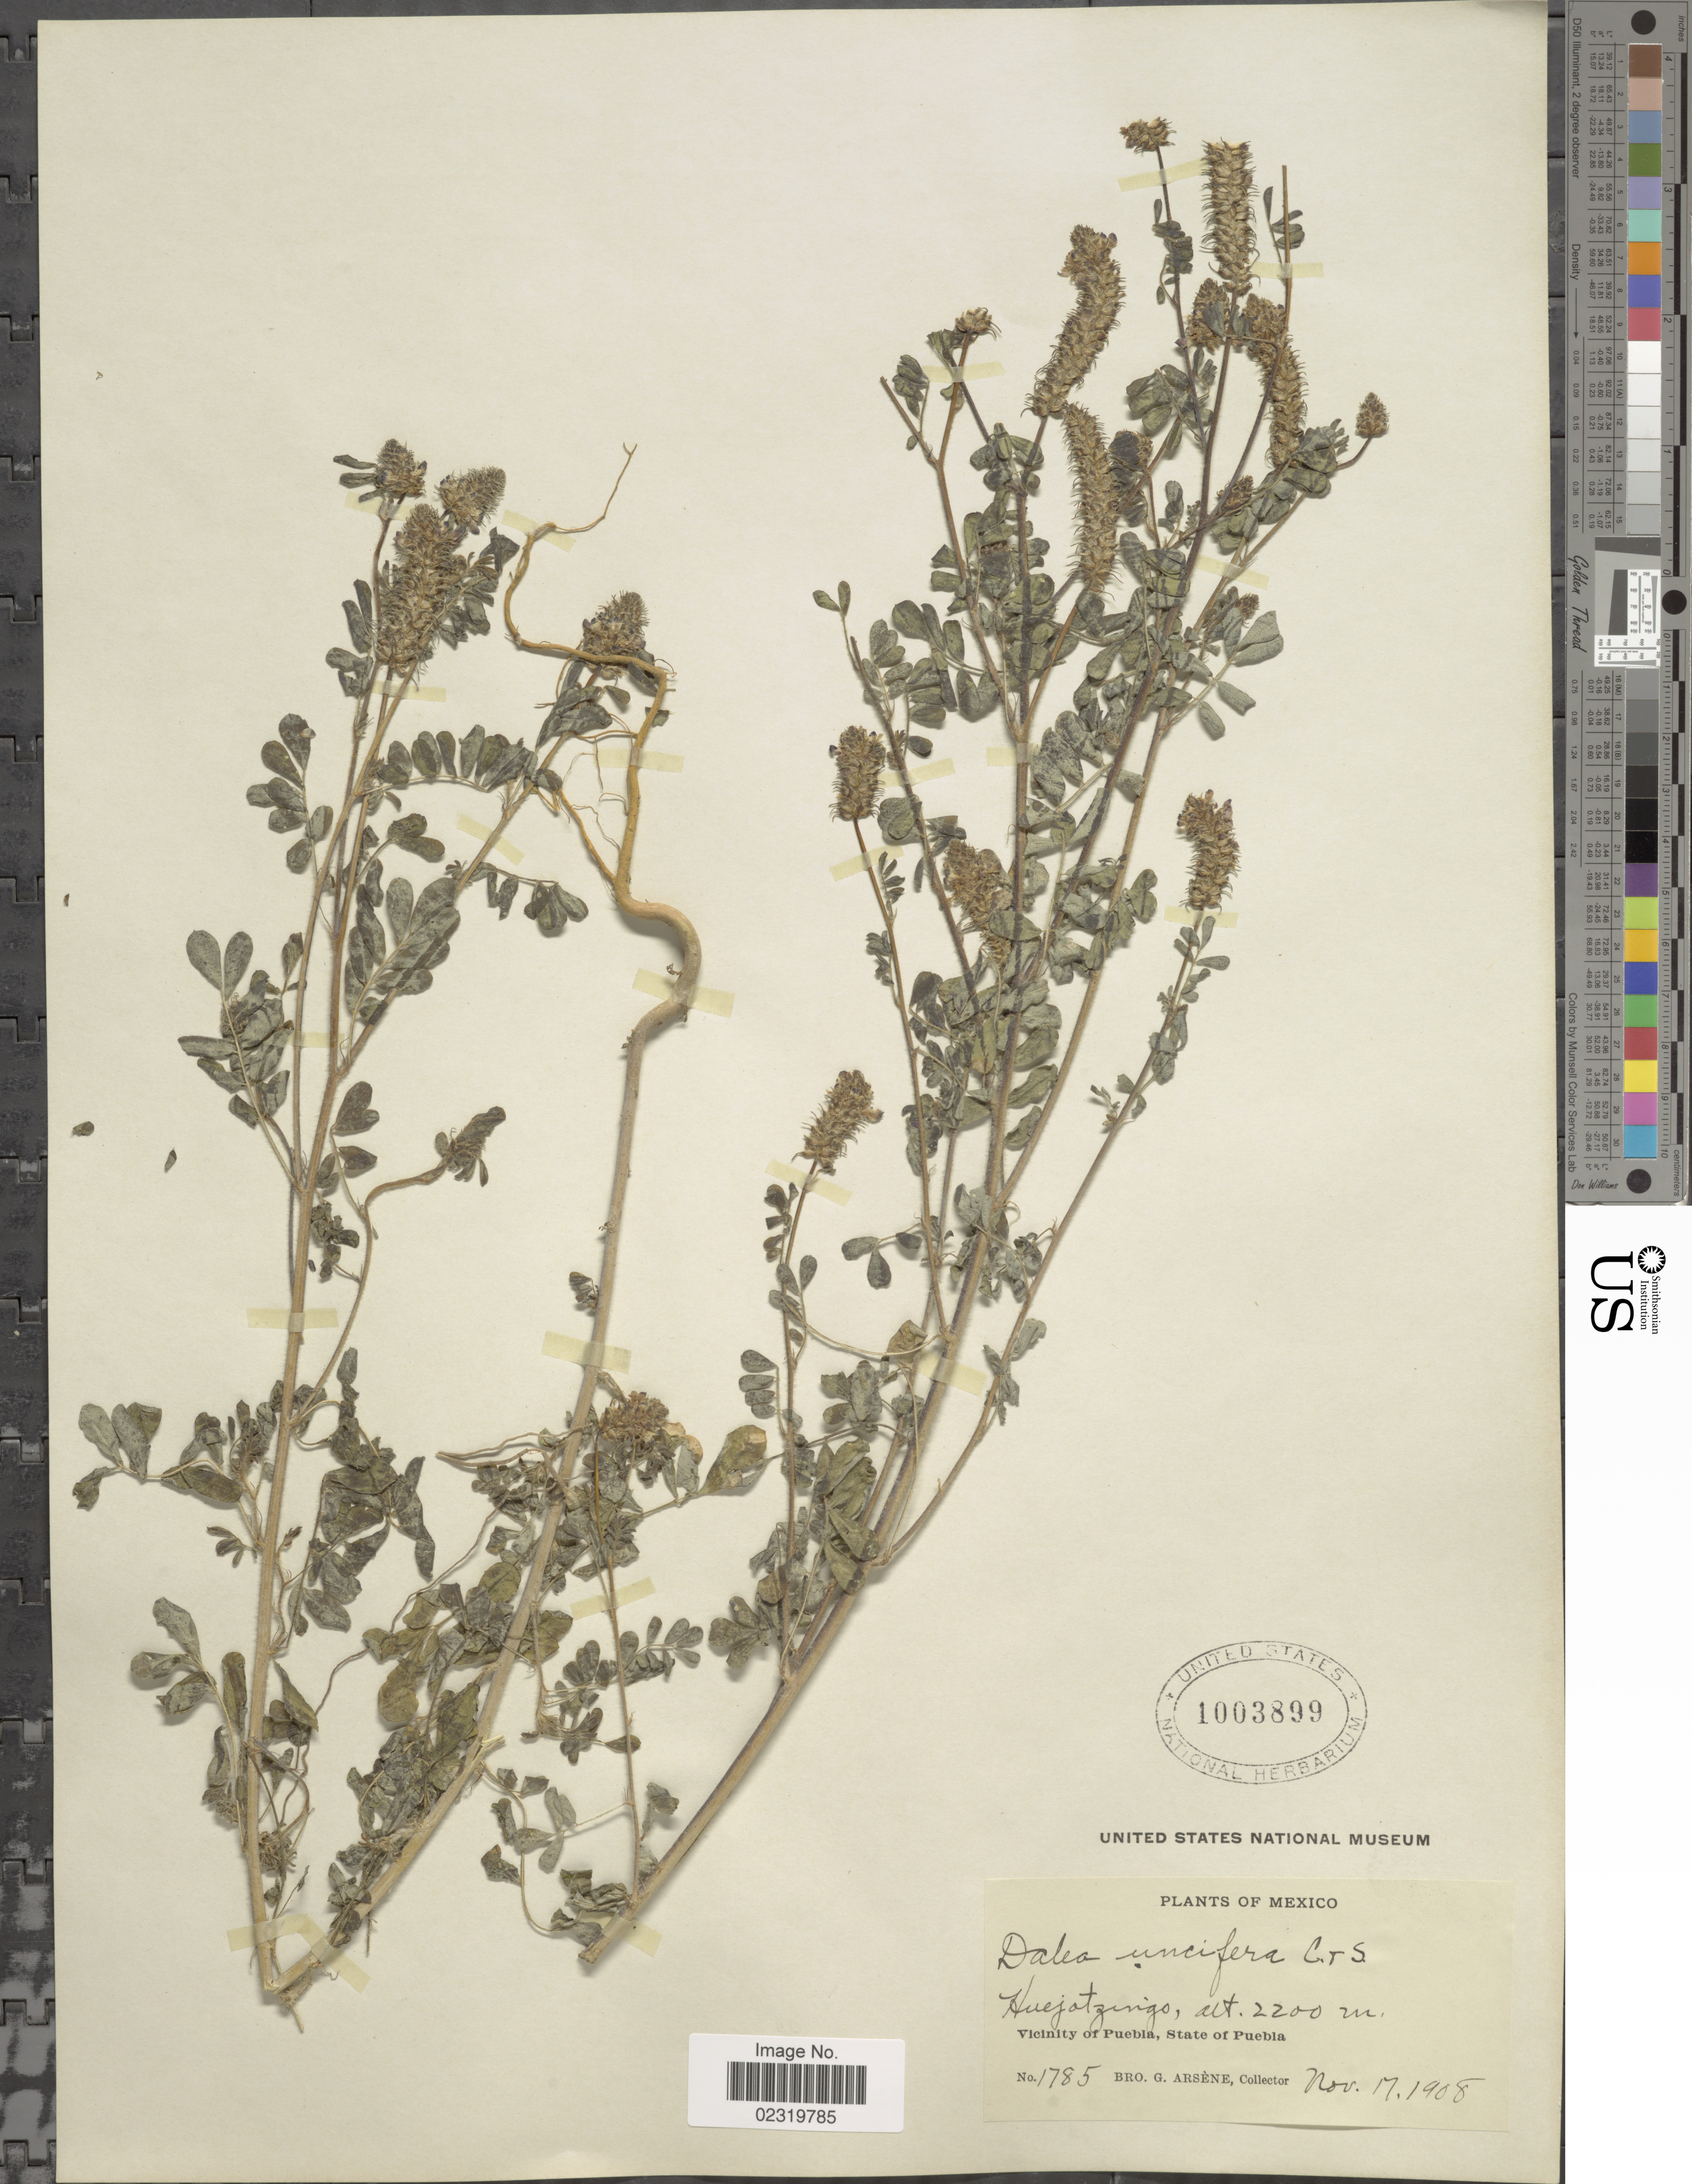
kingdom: Plantae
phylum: Tracheophyta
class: Magnoliopsida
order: Fabales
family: Fabaceae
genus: Dalea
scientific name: Dalea obovatifolia var. obovatifolia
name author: Ortega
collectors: Bro. G. Arsène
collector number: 1785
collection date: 1908-11-17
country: Mexico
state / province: Puebla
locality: Huejotzingo. Vicinity of Puebla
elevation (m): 2200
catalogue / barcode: US 1003899